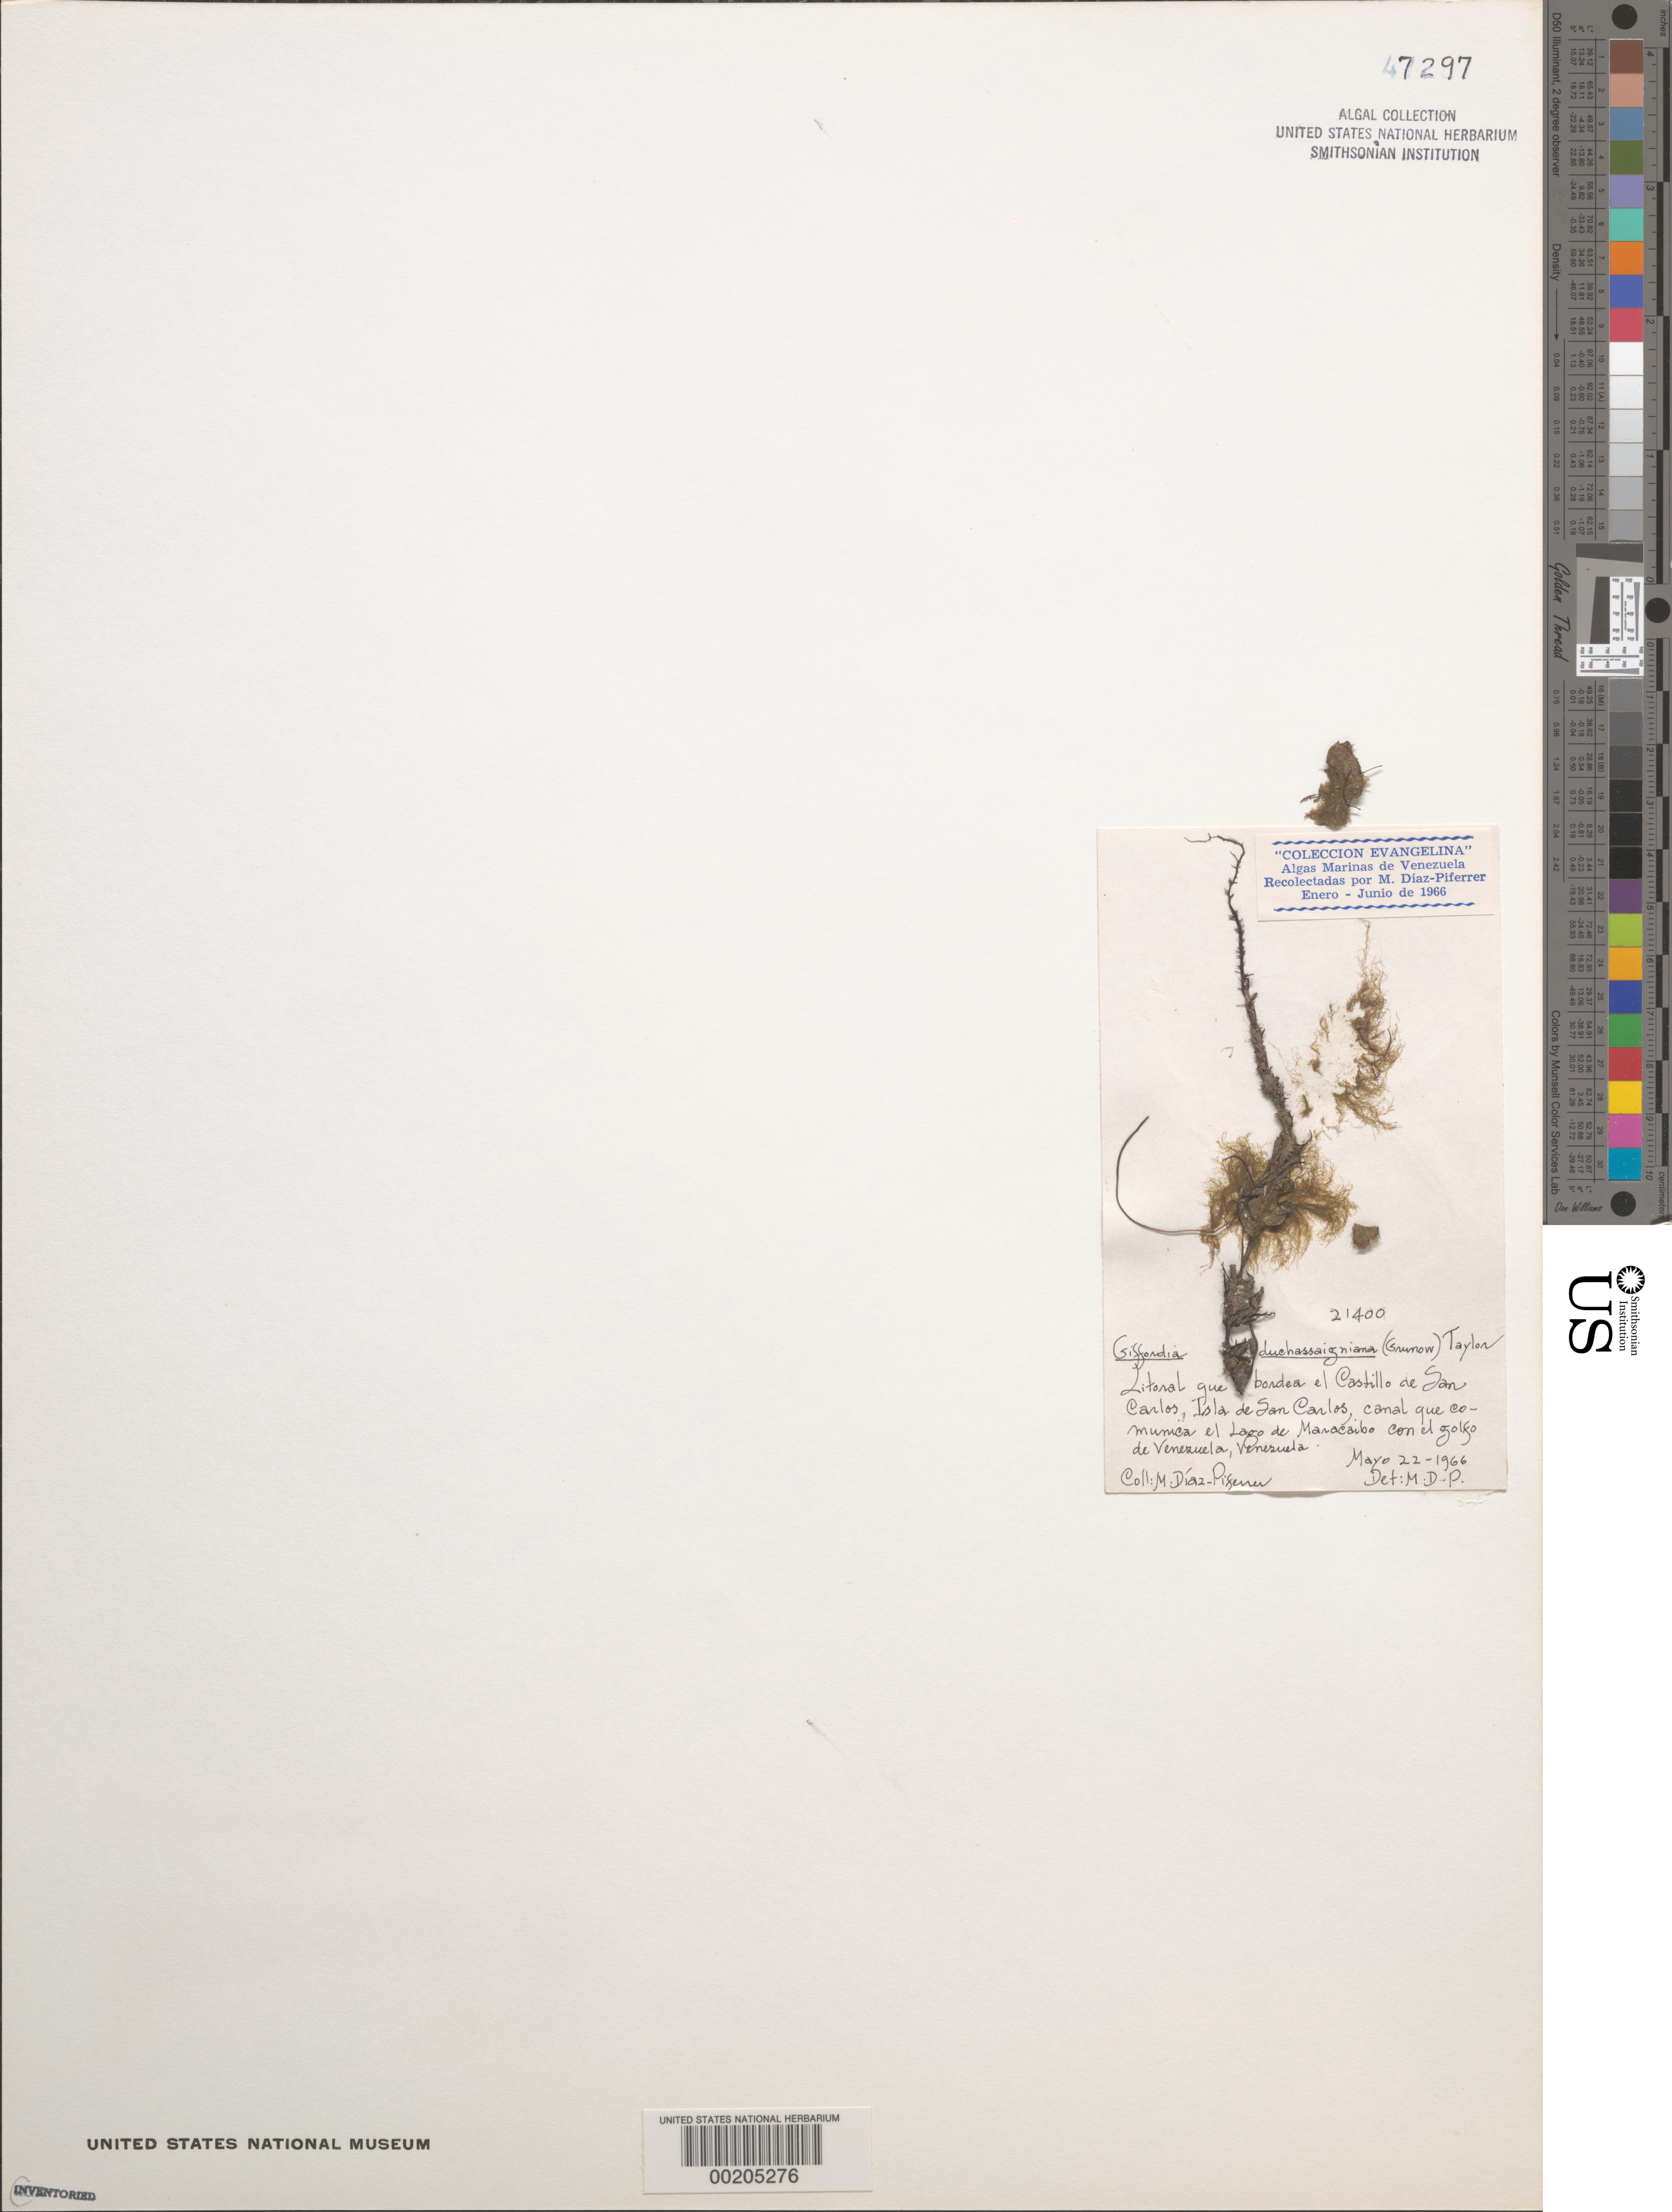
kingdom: Chromista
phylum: Ochrophyta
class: Phaeophyceae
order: Ectocarpales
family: Acinetosporaceae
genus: Giffordia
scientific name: Giffordia duchassaingiana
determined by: Diaz-Piferrer, M.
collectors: M. Diaz-Piferrer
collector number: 21400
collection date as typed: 22 May 1966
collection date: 1966-05-22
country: Venezuela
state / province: Zulia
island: San Carlos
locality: Isla de San Carlos, Castillo de San Carlos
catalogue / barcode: US 47297